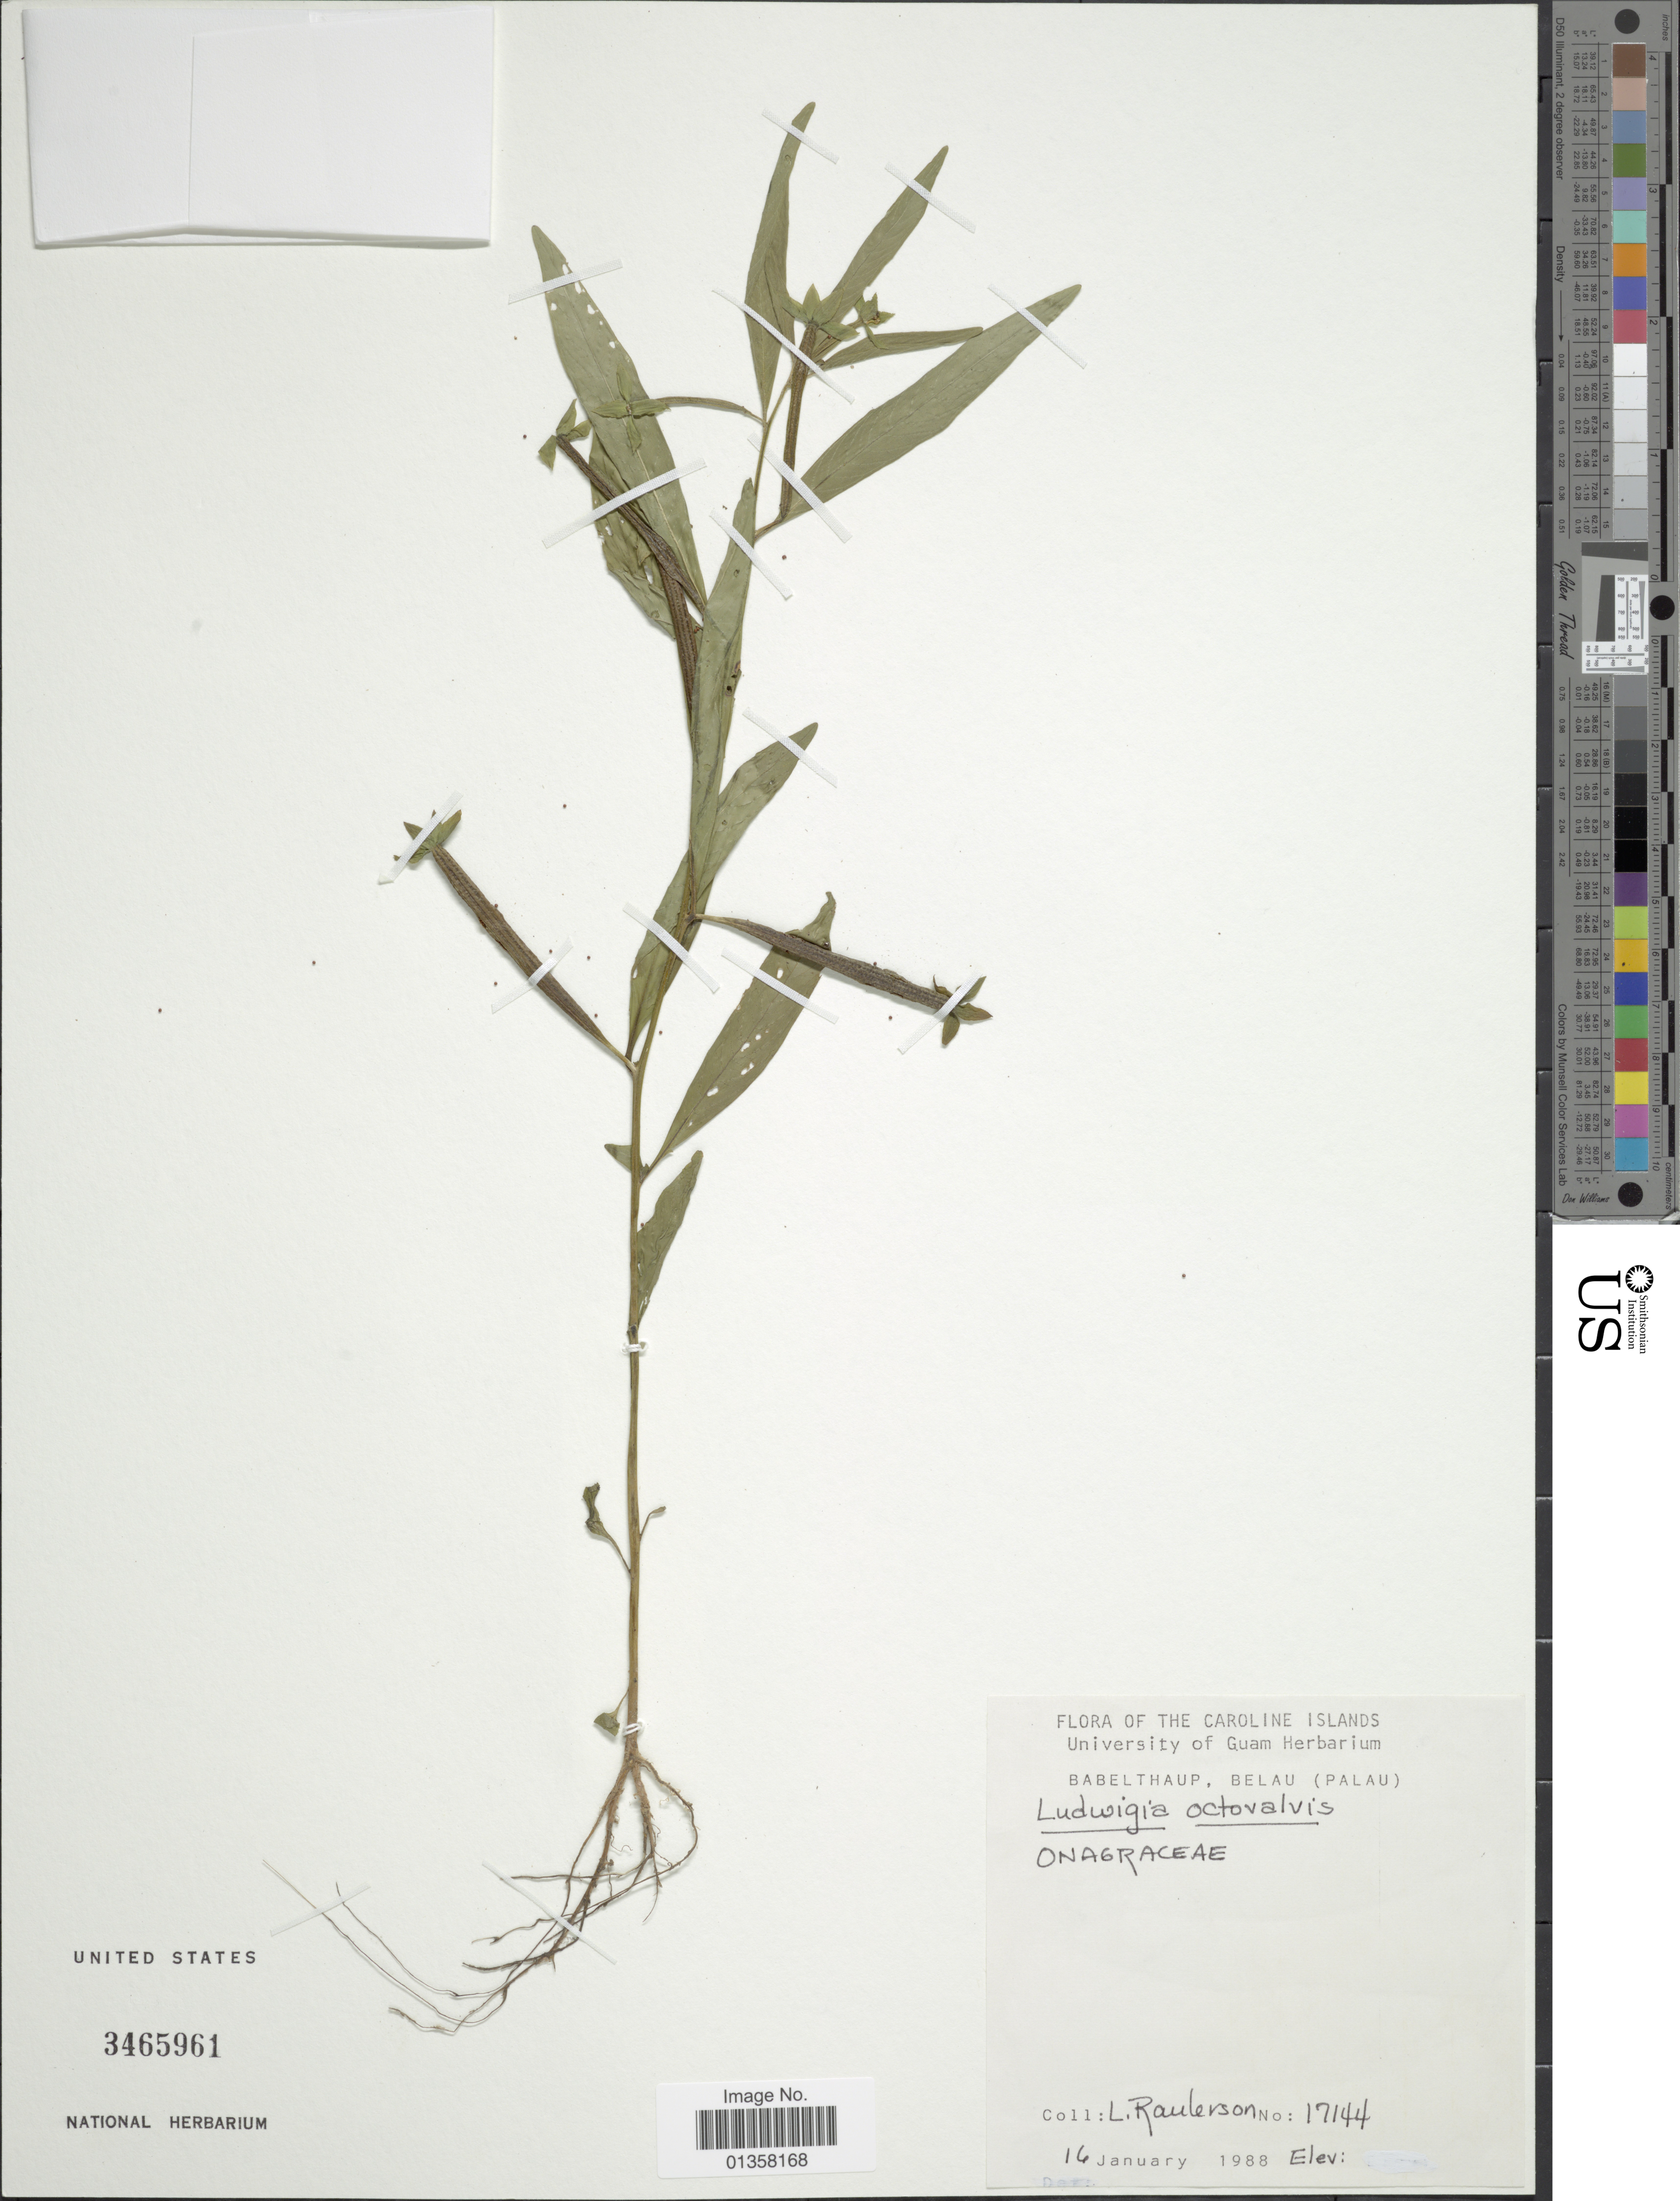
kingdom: Plantae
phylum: Tracheophyta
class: Magnoliopsida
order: Myrtales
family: Onagraceae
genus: Ludwigia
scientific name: Ludwigia octovalvis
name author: (Jacq.) P.H. Raven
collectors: L. Raulerson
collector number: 17144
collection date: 1988-01-16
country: Palau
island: Babeldaob [Babelthuap]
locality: The Caroline Islands, Babelthaup, Belau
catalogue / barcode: US 3465961